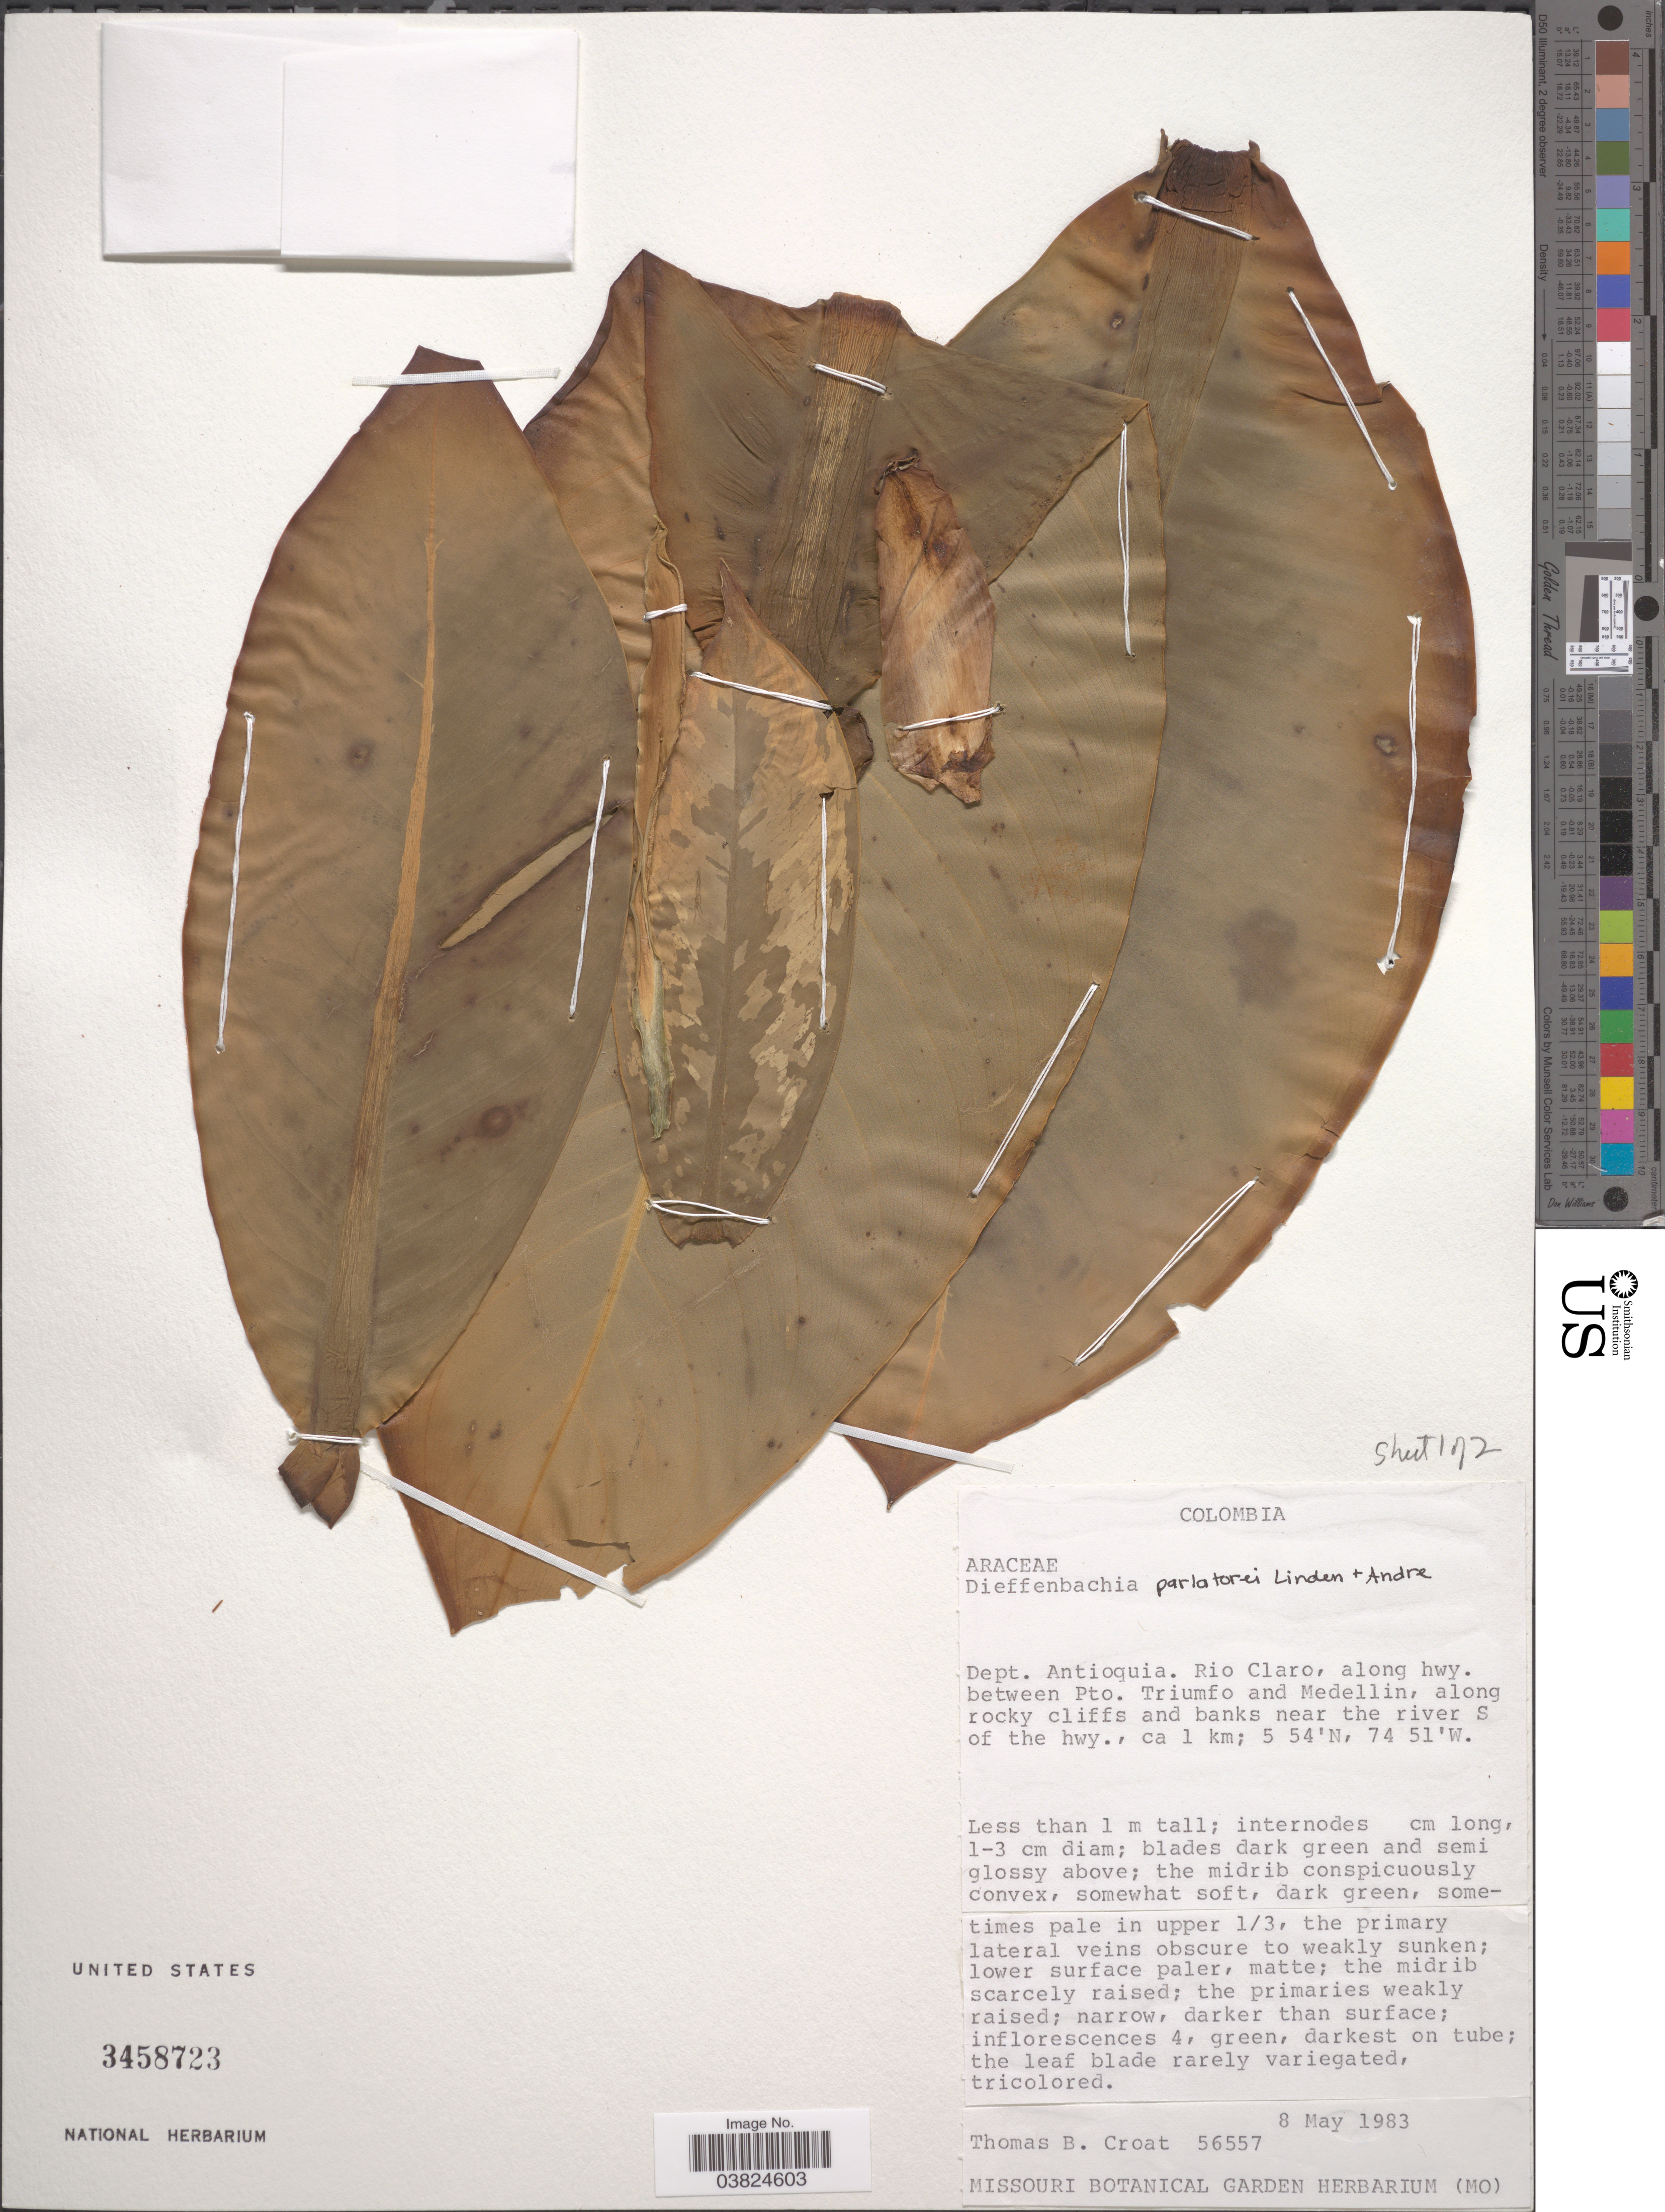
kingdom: Plantae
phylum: Tracheophyta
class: Liliopsida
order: Alismatales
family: Araceae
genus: Dieffenbachia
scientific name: Dieffenbachia parlatorei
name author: Linden & André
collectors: T. B. Croat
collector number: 56557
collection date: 1983-05-08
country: Colombia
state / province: Antioquia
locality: Dept. Antioquia. Rio Claro, along hwy. between Pto. Triumfo and Medellin, along rocky cliffs and banks near the river S of the hwy., ca 1 km.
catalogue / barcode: US 3458723